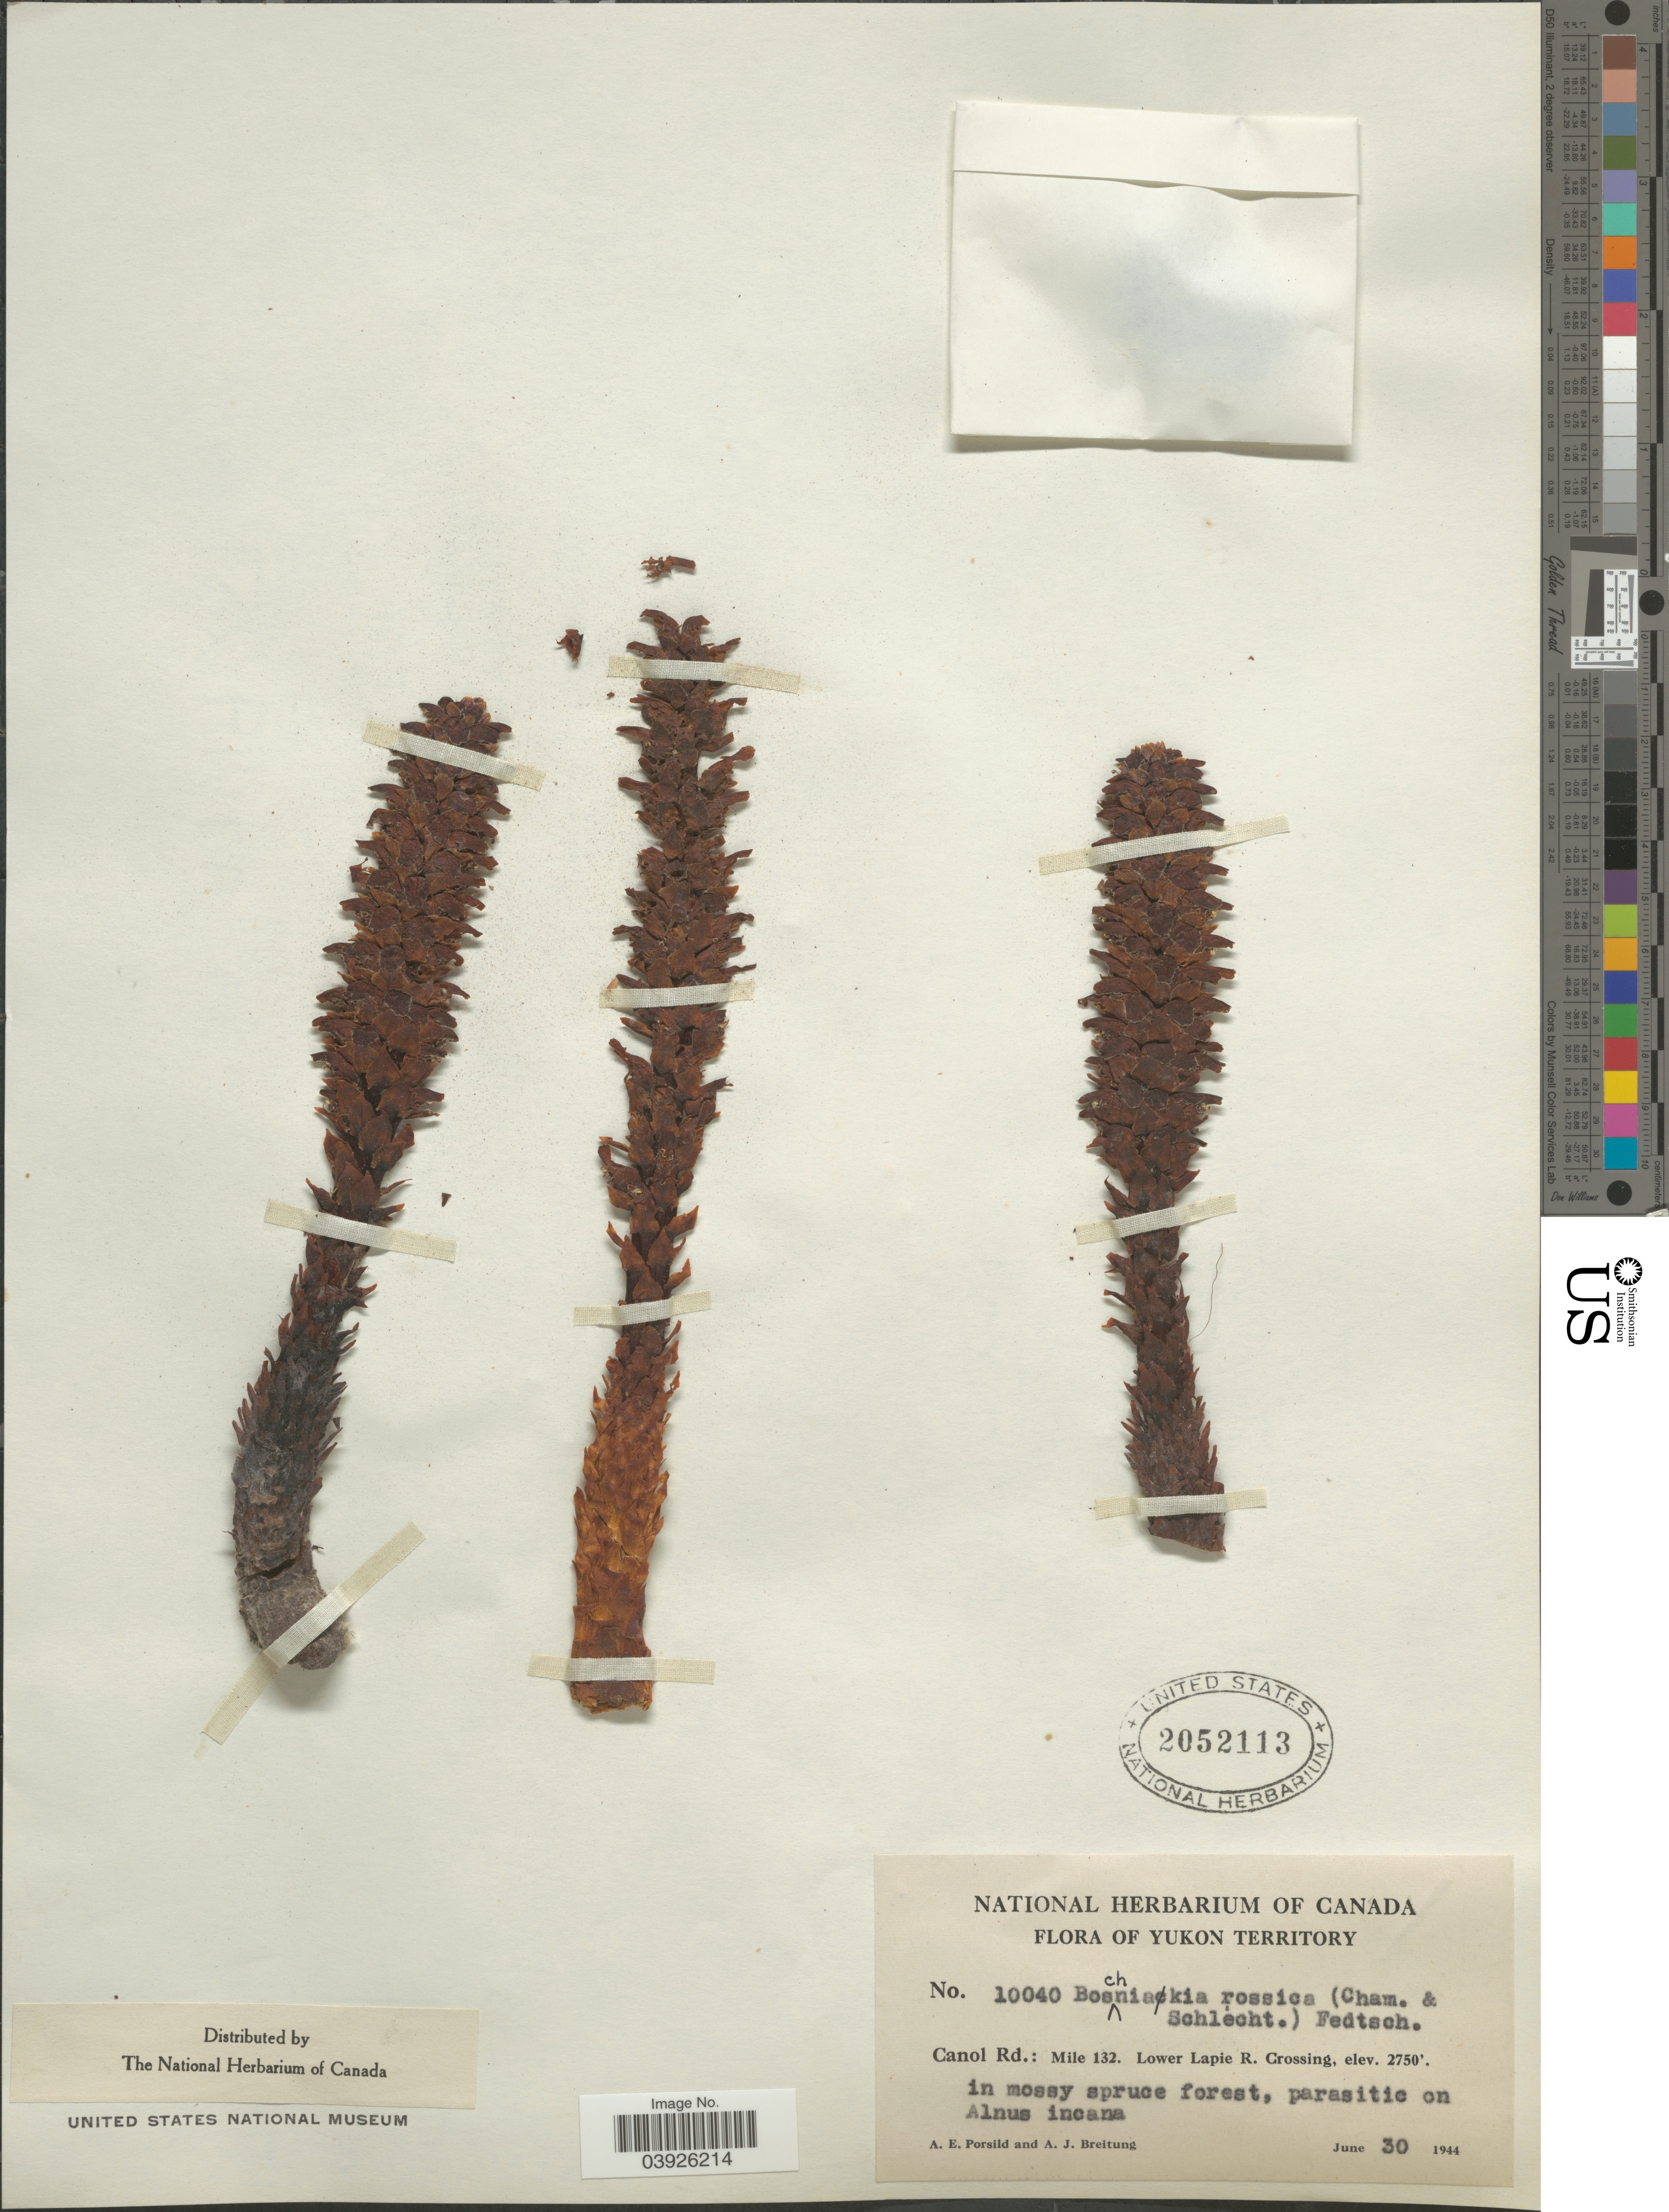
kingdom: Plantae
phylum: Tracheophyta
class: Magnoliopsida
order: Lamiales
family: Orobanchaceae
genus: Boschniakia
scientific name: Boschniakia rossica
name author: (Cham. & Schltdl.) B. Fedtsch.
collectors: A. E. Porsild & A. Breitung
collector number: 10040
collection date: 1944-06-30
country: Canada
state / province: Yukon Territory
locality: Canol Rd.: Mile 132. Lower Lapie R. Crossing.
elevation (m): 838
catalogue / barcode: US 2052113